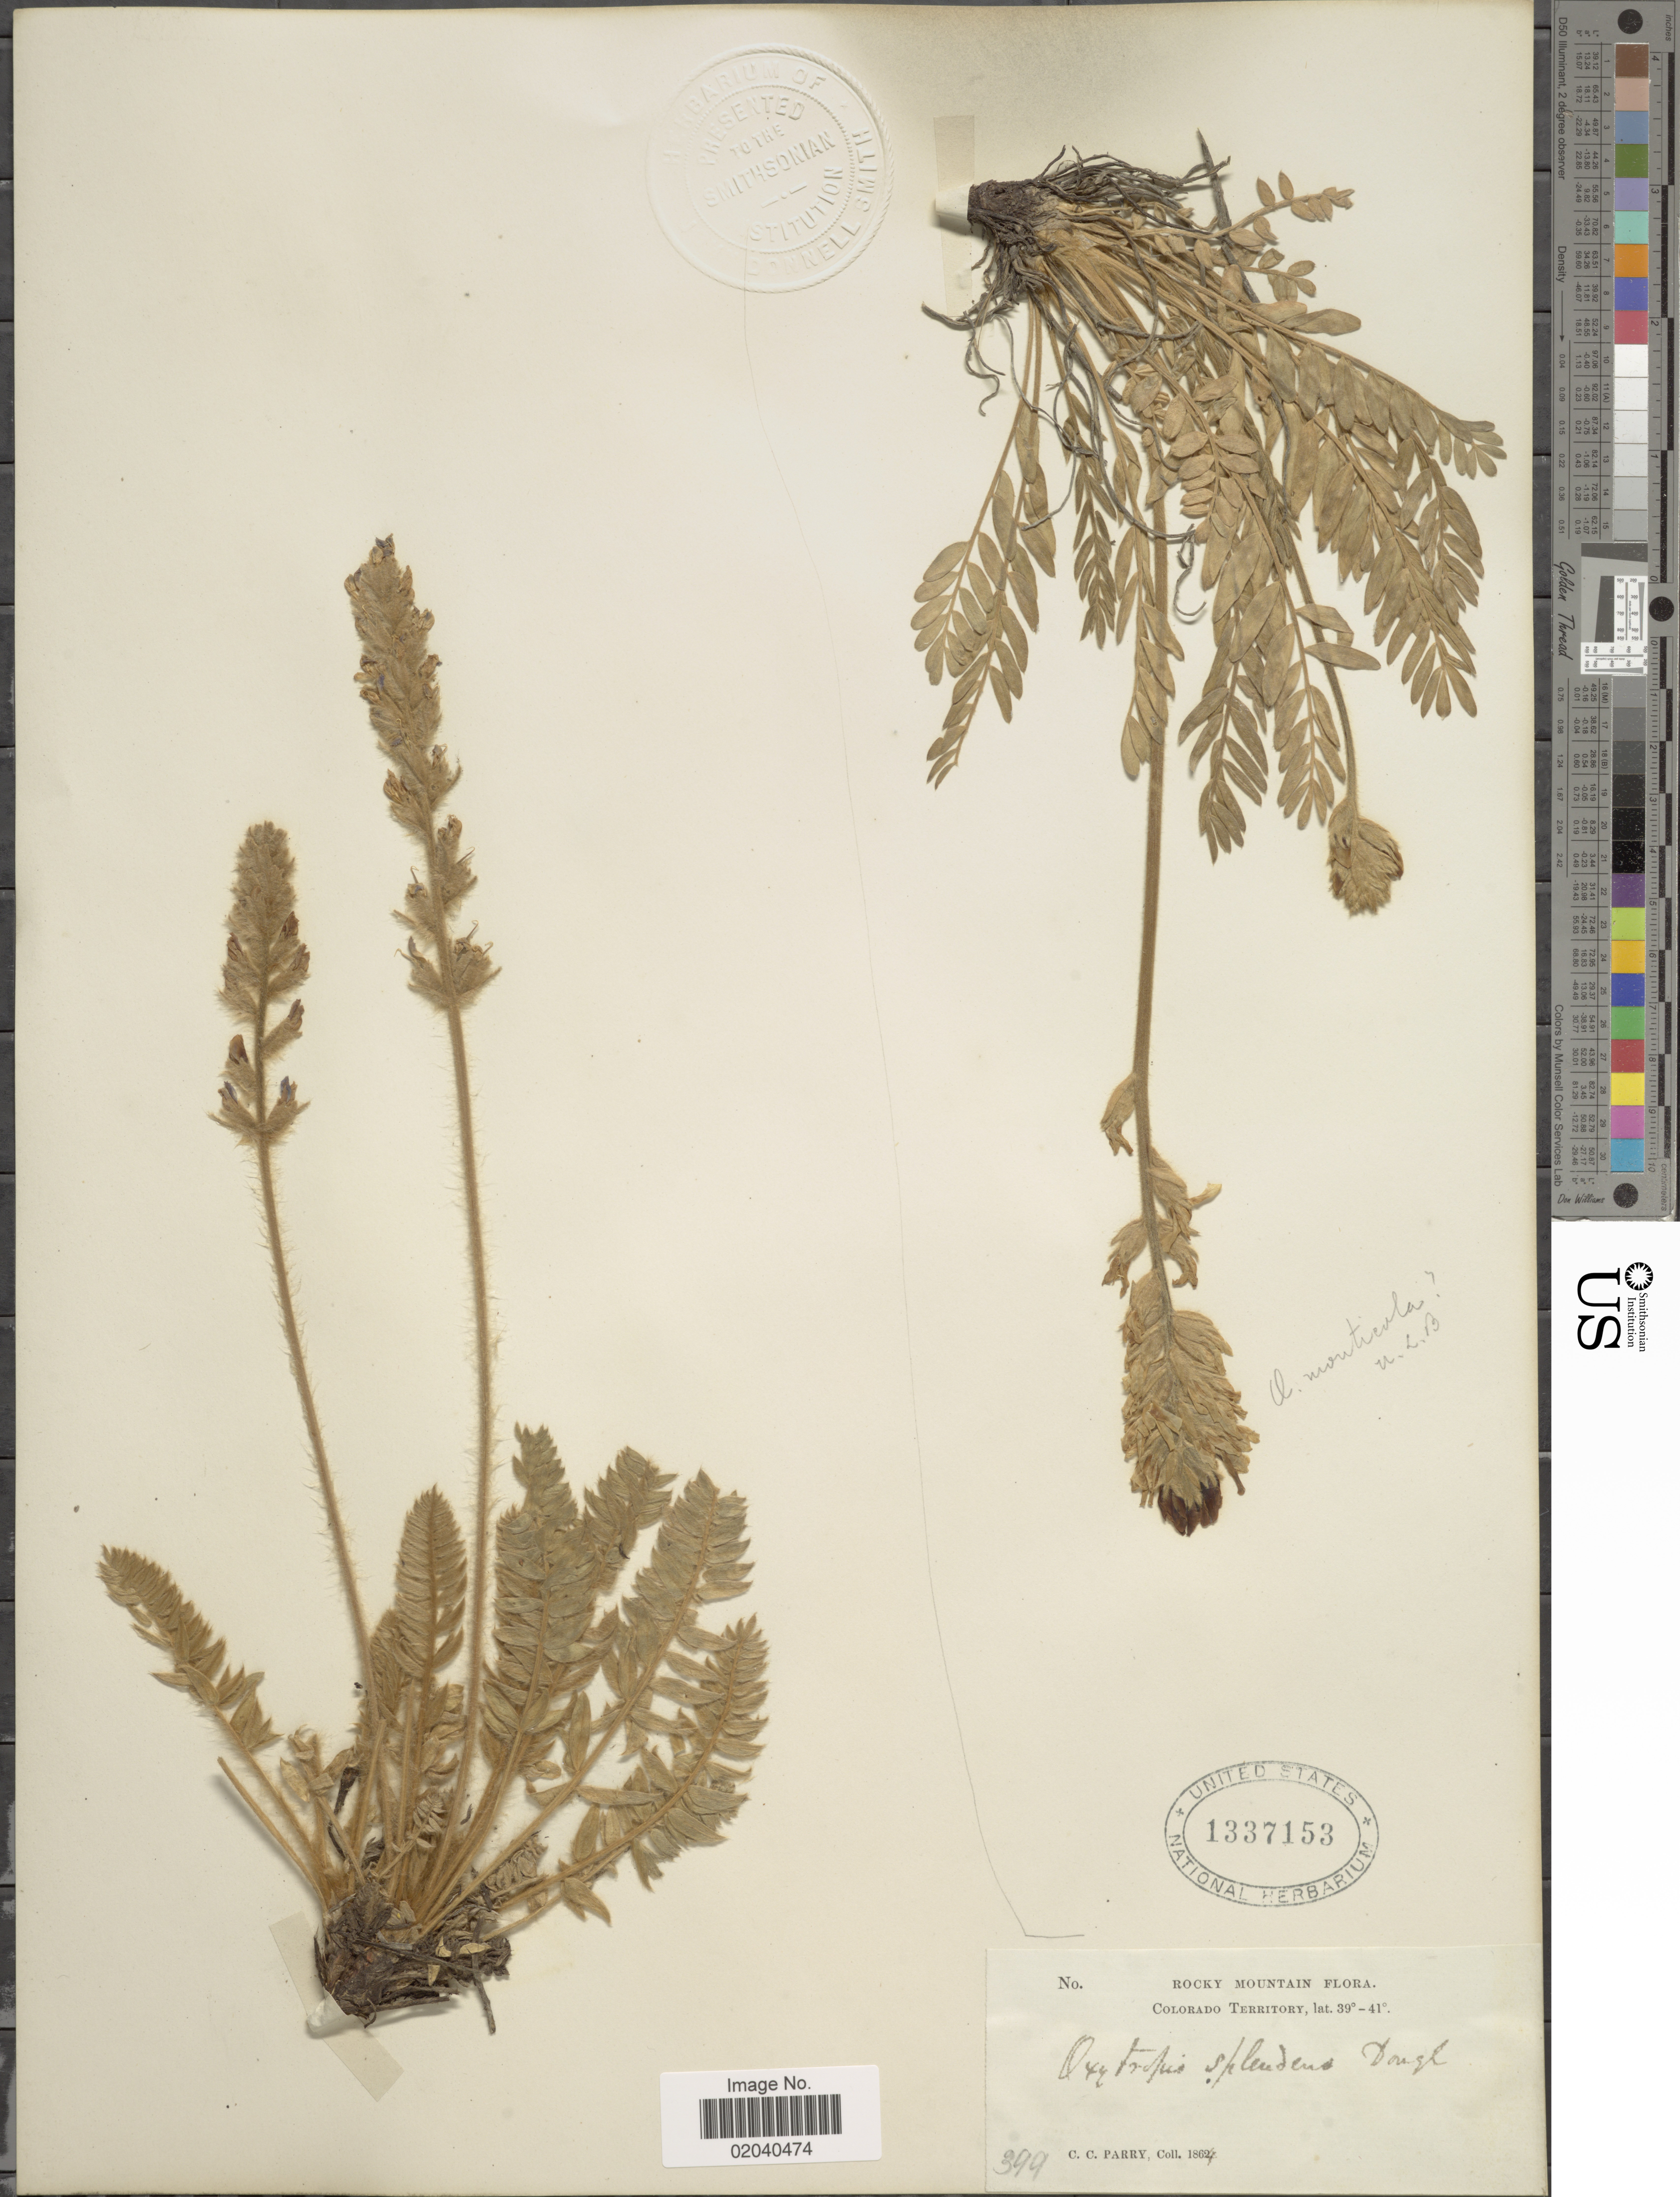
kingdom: Plantae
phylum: Tracheophyta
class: Magnoliopsida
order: Fabales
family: Fabaceae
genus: Oxytropis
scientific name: Oxytropis splendens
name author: Douglas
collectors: C. C. Parry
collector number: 399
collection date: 1864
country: United States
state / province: Colorado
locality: Rocky Mountain, Colorado Territory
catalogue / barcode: US 1337153